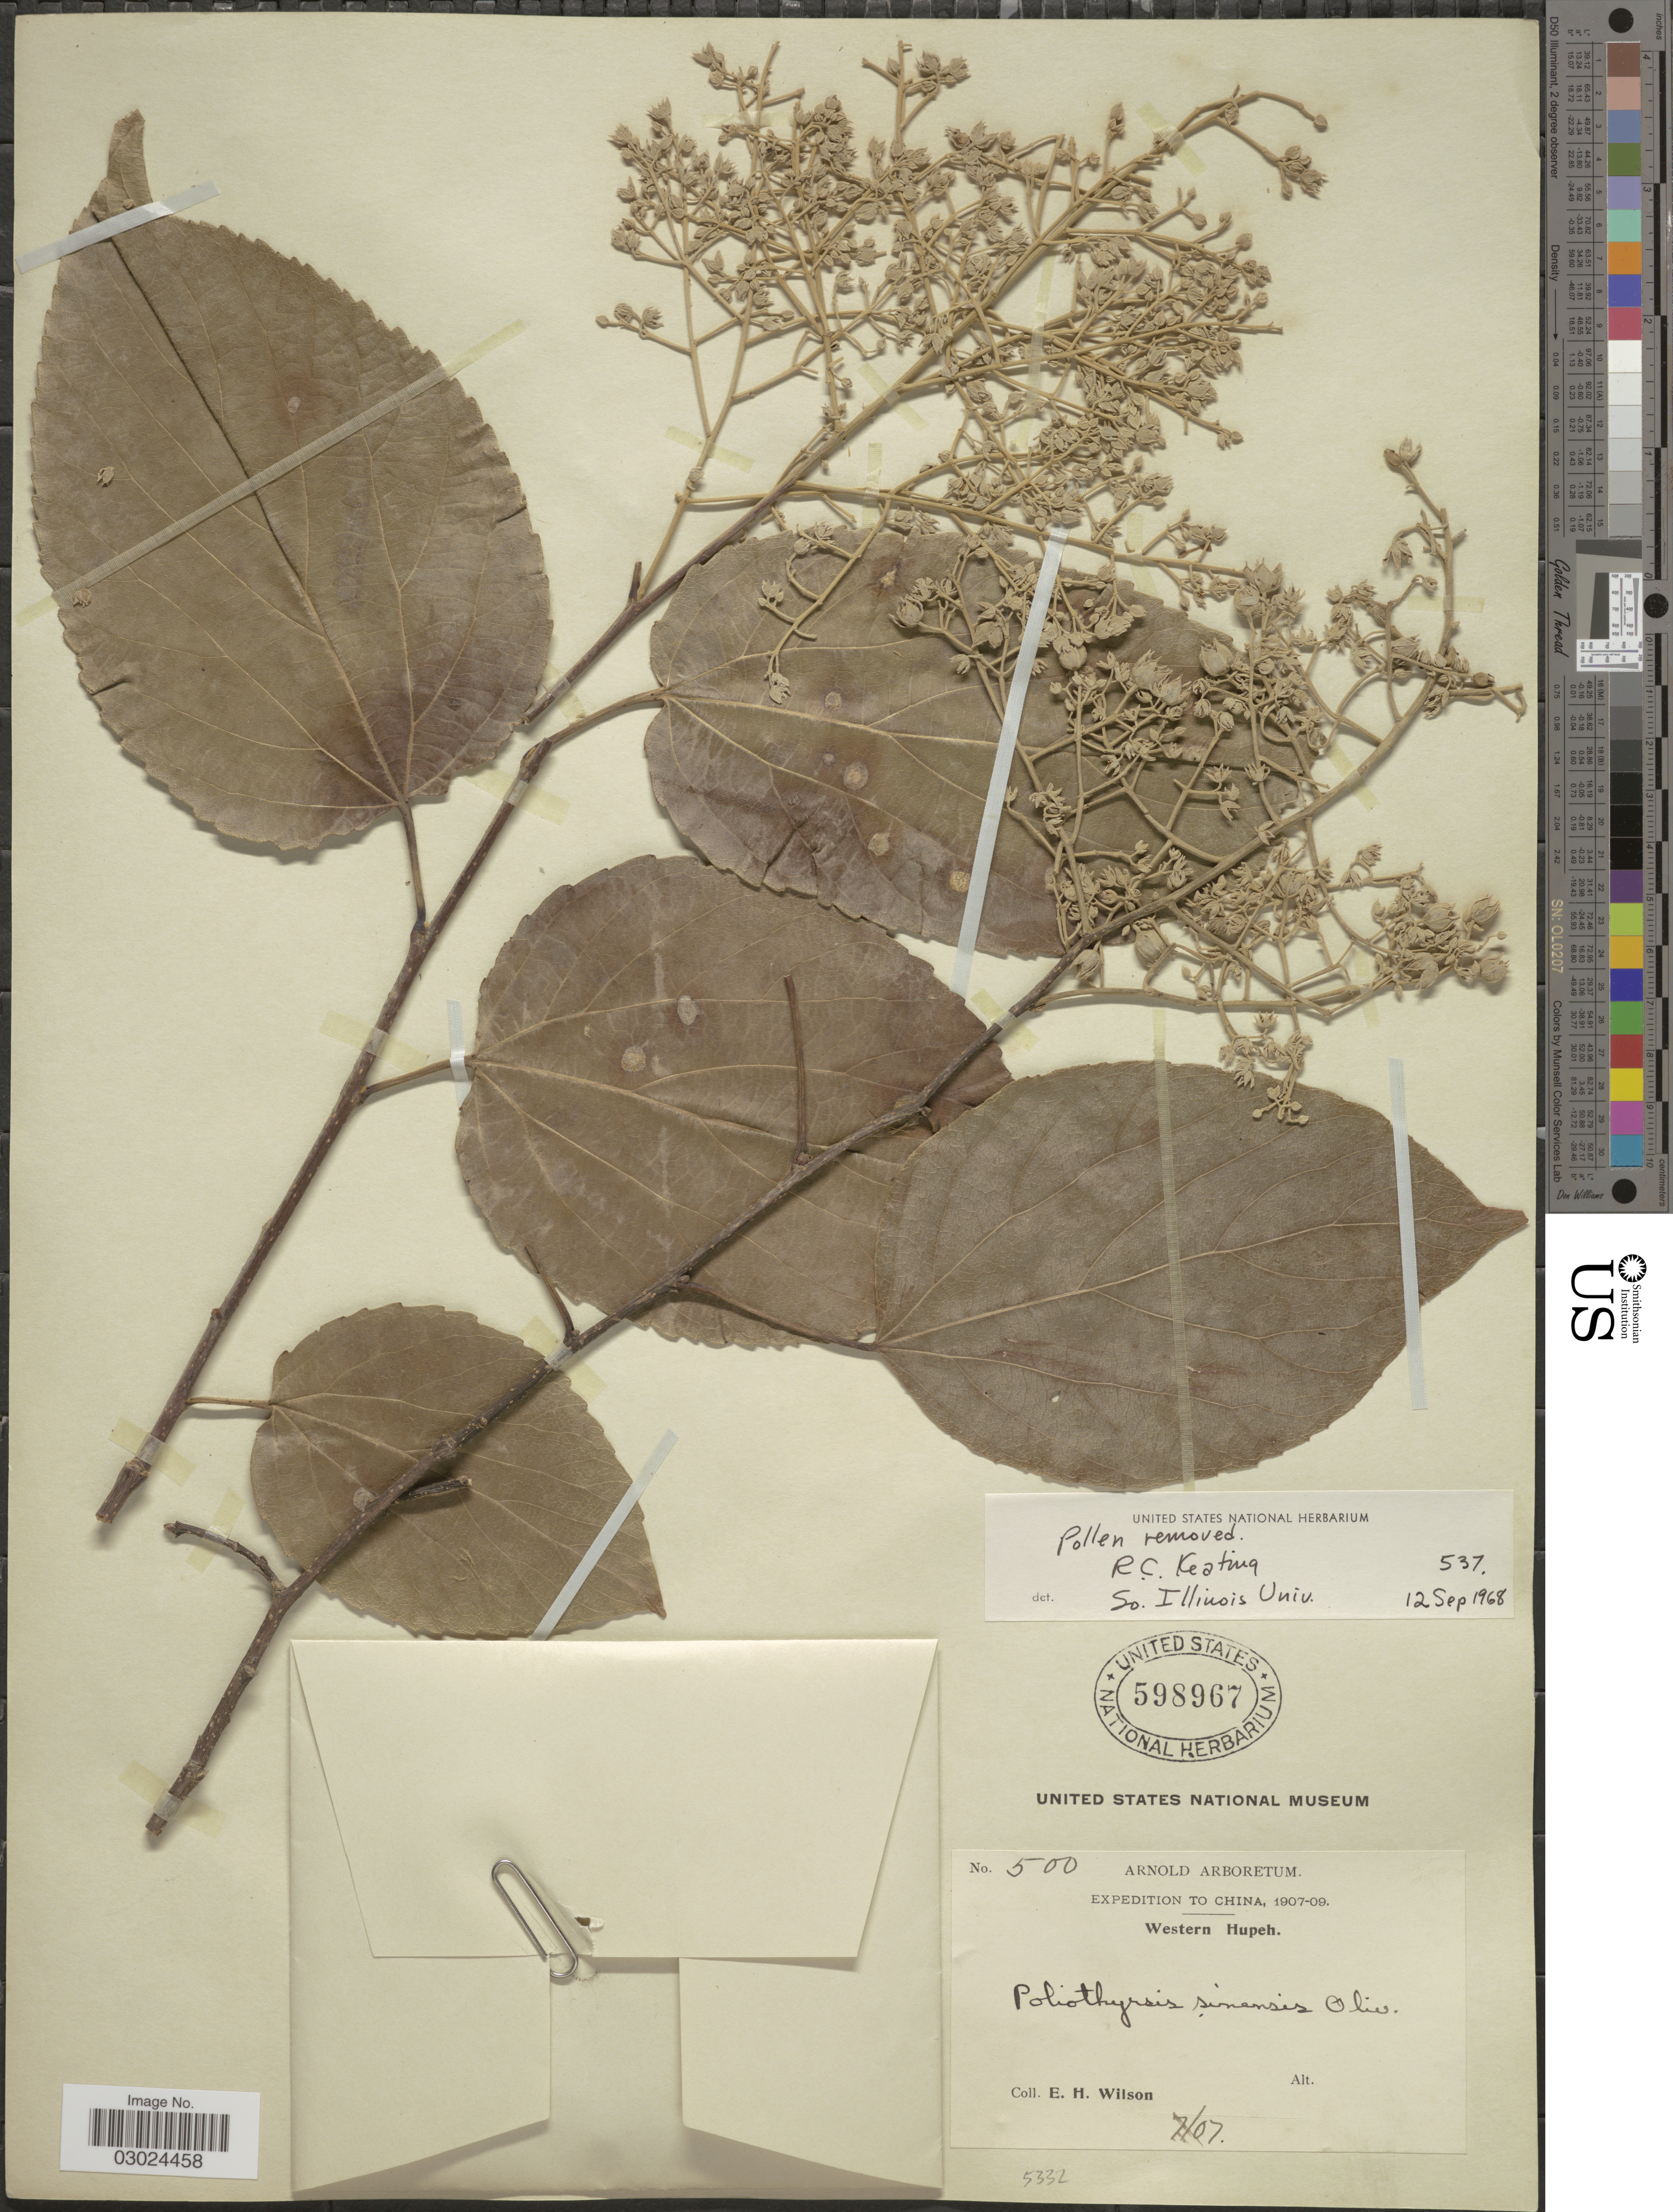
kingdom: Plantae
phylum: Tracheophyta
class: Magnoliopsida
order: Malpighiales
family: Salicaceae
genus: Poliothyrsis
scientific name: Poliothyrsis sinensis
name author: Oliv.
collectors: E. Wilson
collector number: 500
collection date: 1907/1909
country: China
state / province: Hubei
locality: Western Hupeh.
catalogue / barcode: US 598967